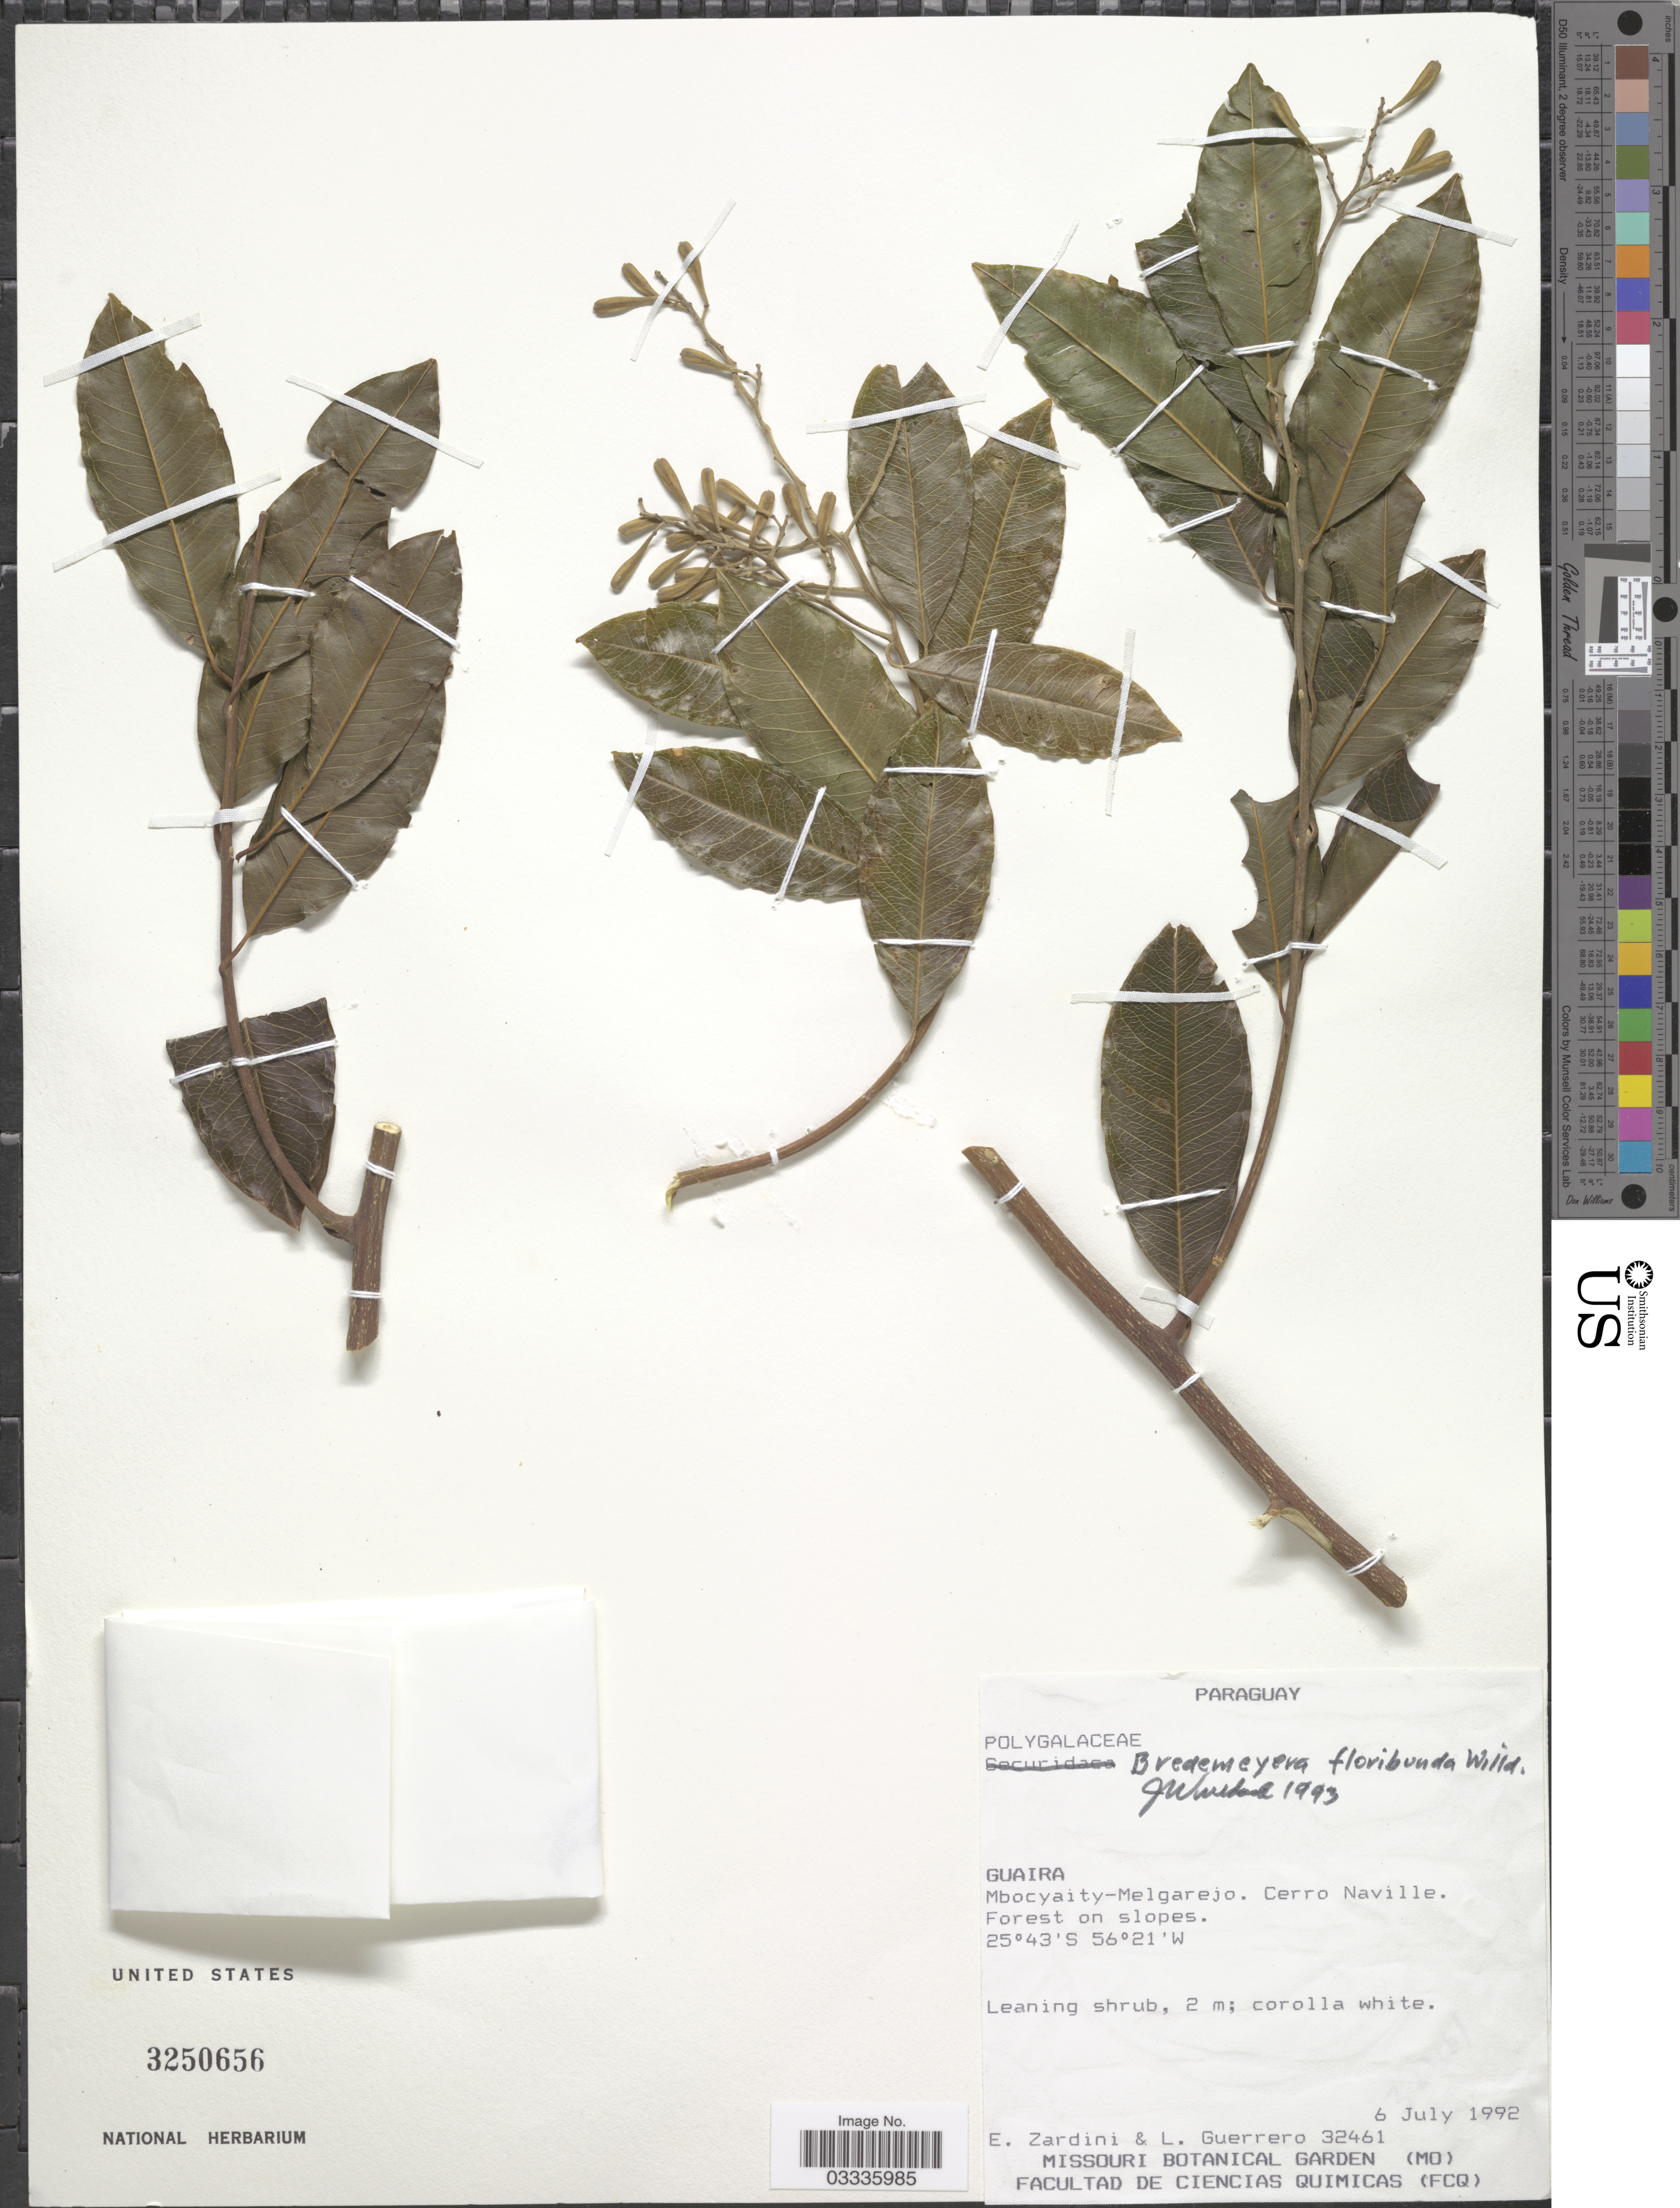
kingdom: Plantae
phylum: Tracheophyta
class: Magnoliopsida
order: Fabales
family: Polygalaceae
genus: Bredemeyera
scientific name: Bredemeyera floribunda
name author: Willd.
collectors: E. Zardini & L. Guerrero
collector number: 32461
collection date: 1992-07-06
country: Paraguay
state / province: Guaira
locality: Mbocyaity-Melgarejo. Cerro Naville.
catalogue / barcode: US 3250656